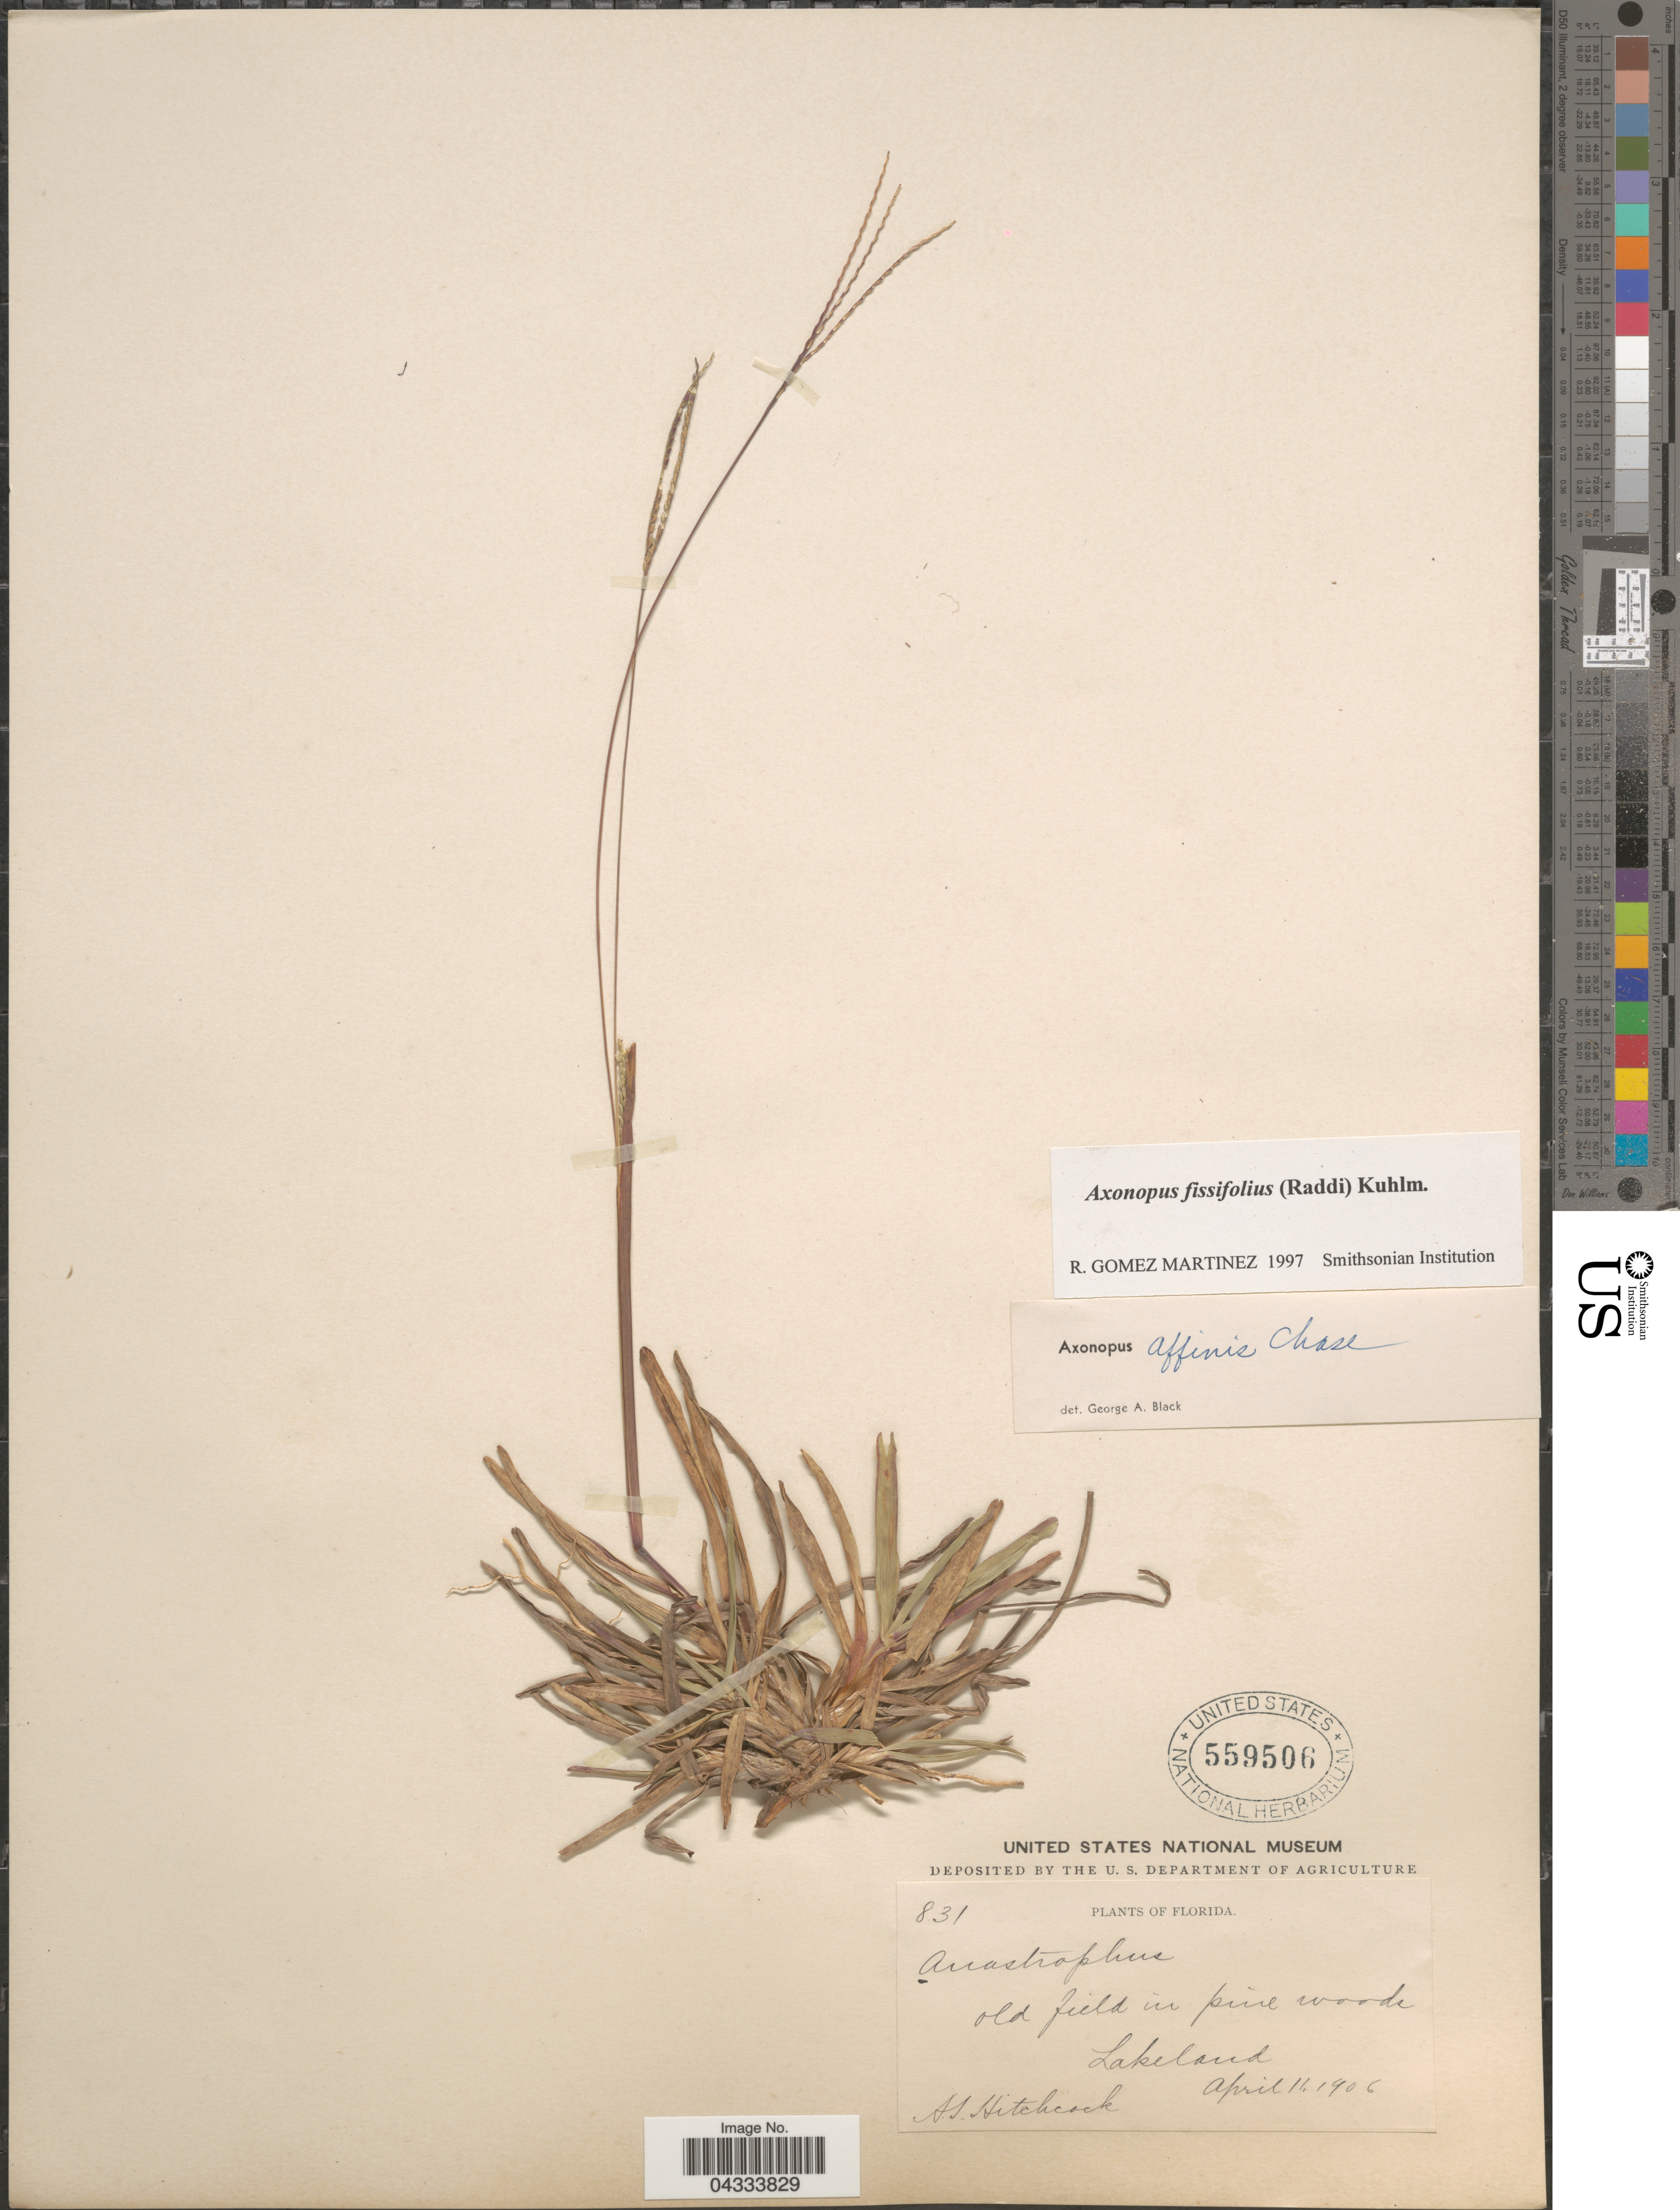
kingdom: Plantae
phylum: Tracheophyta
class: Liliopsida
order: Poales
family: Poaceae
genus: Axonopus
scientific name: Axonopus fissifolius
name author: (Raddi) Kuhlm.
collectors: A. S. Hitchcock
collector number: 831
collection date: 1906-04-11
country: United States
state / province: Florida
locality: Lakeland.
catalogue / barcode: US 559506